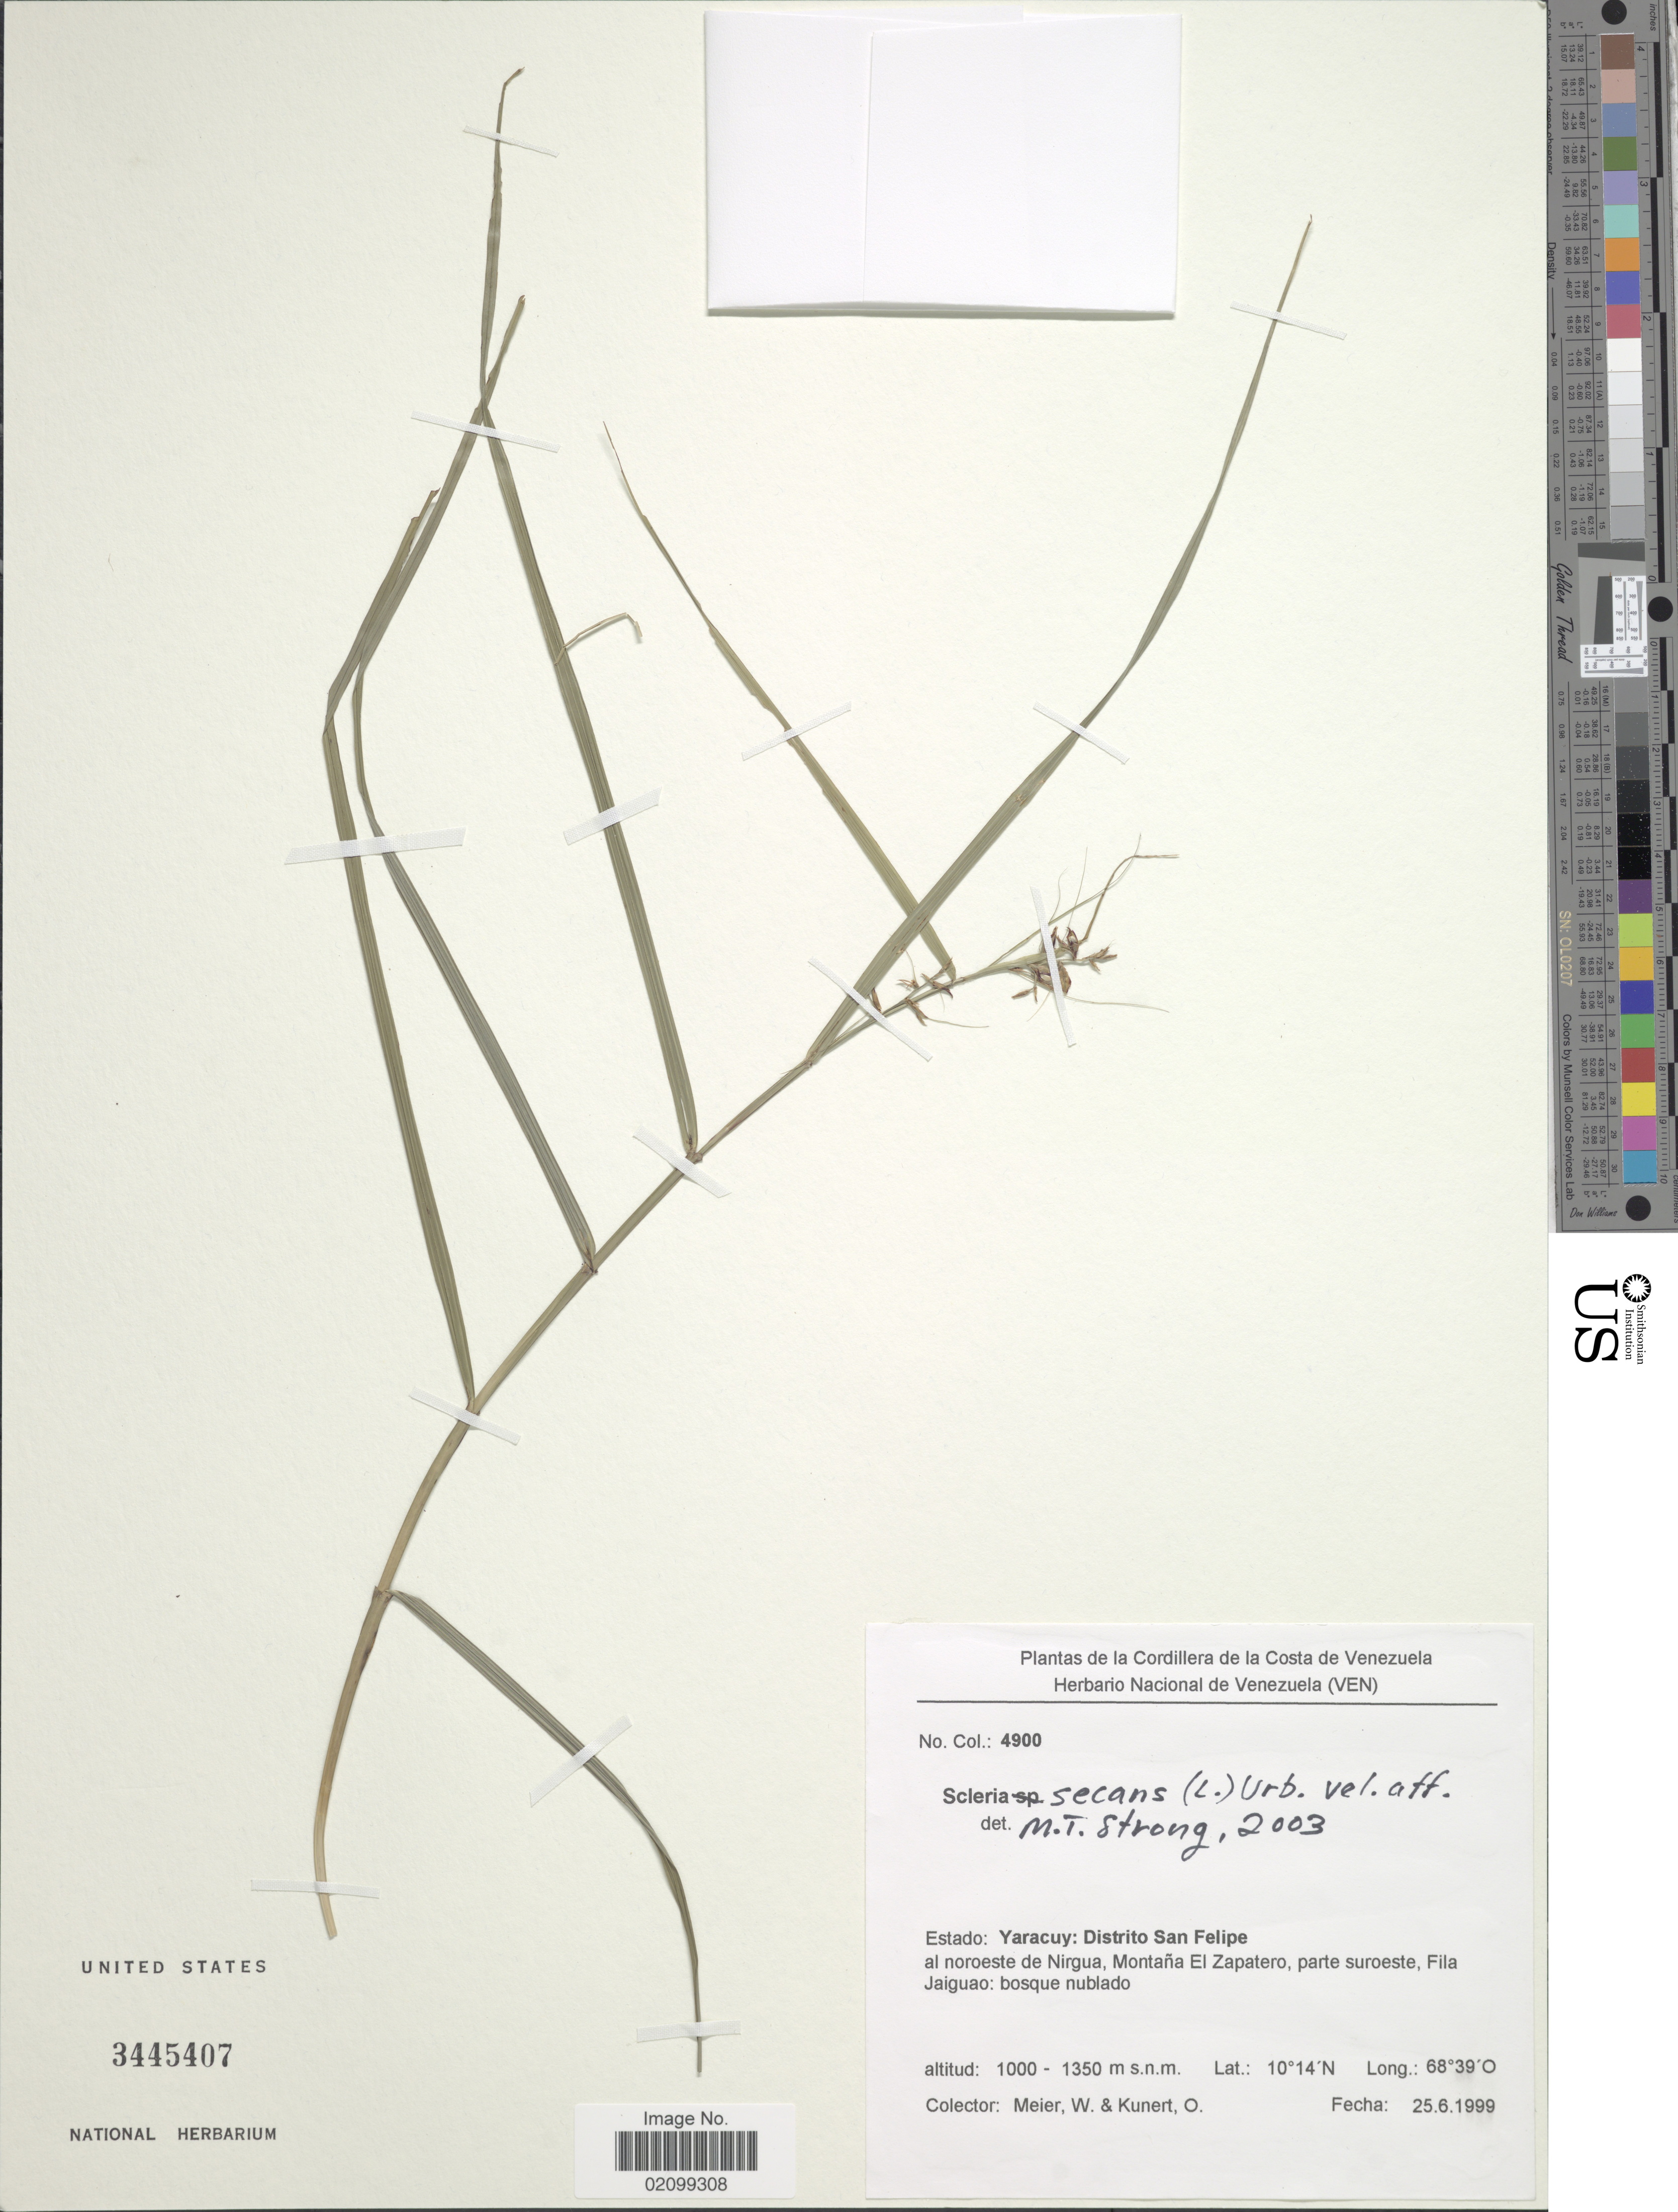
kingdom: Plantae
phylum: Tracheophyta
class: Liliopsida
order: Poales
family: Cyperaceae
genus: Scleria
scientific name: Scleria secans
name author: (L.) Urb.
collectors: W. Meier & O. Kunert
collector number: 4900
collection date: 1999-06-25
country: Venezuela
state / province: Yaracuy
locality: Estado Yaracuy: Distrito San Felipe. al noroest de Nirgua, Montana El Zapatero , parte suroeste, Fila Jaiguao: bosque nublado.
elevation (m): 1000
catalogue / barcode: US 3445407